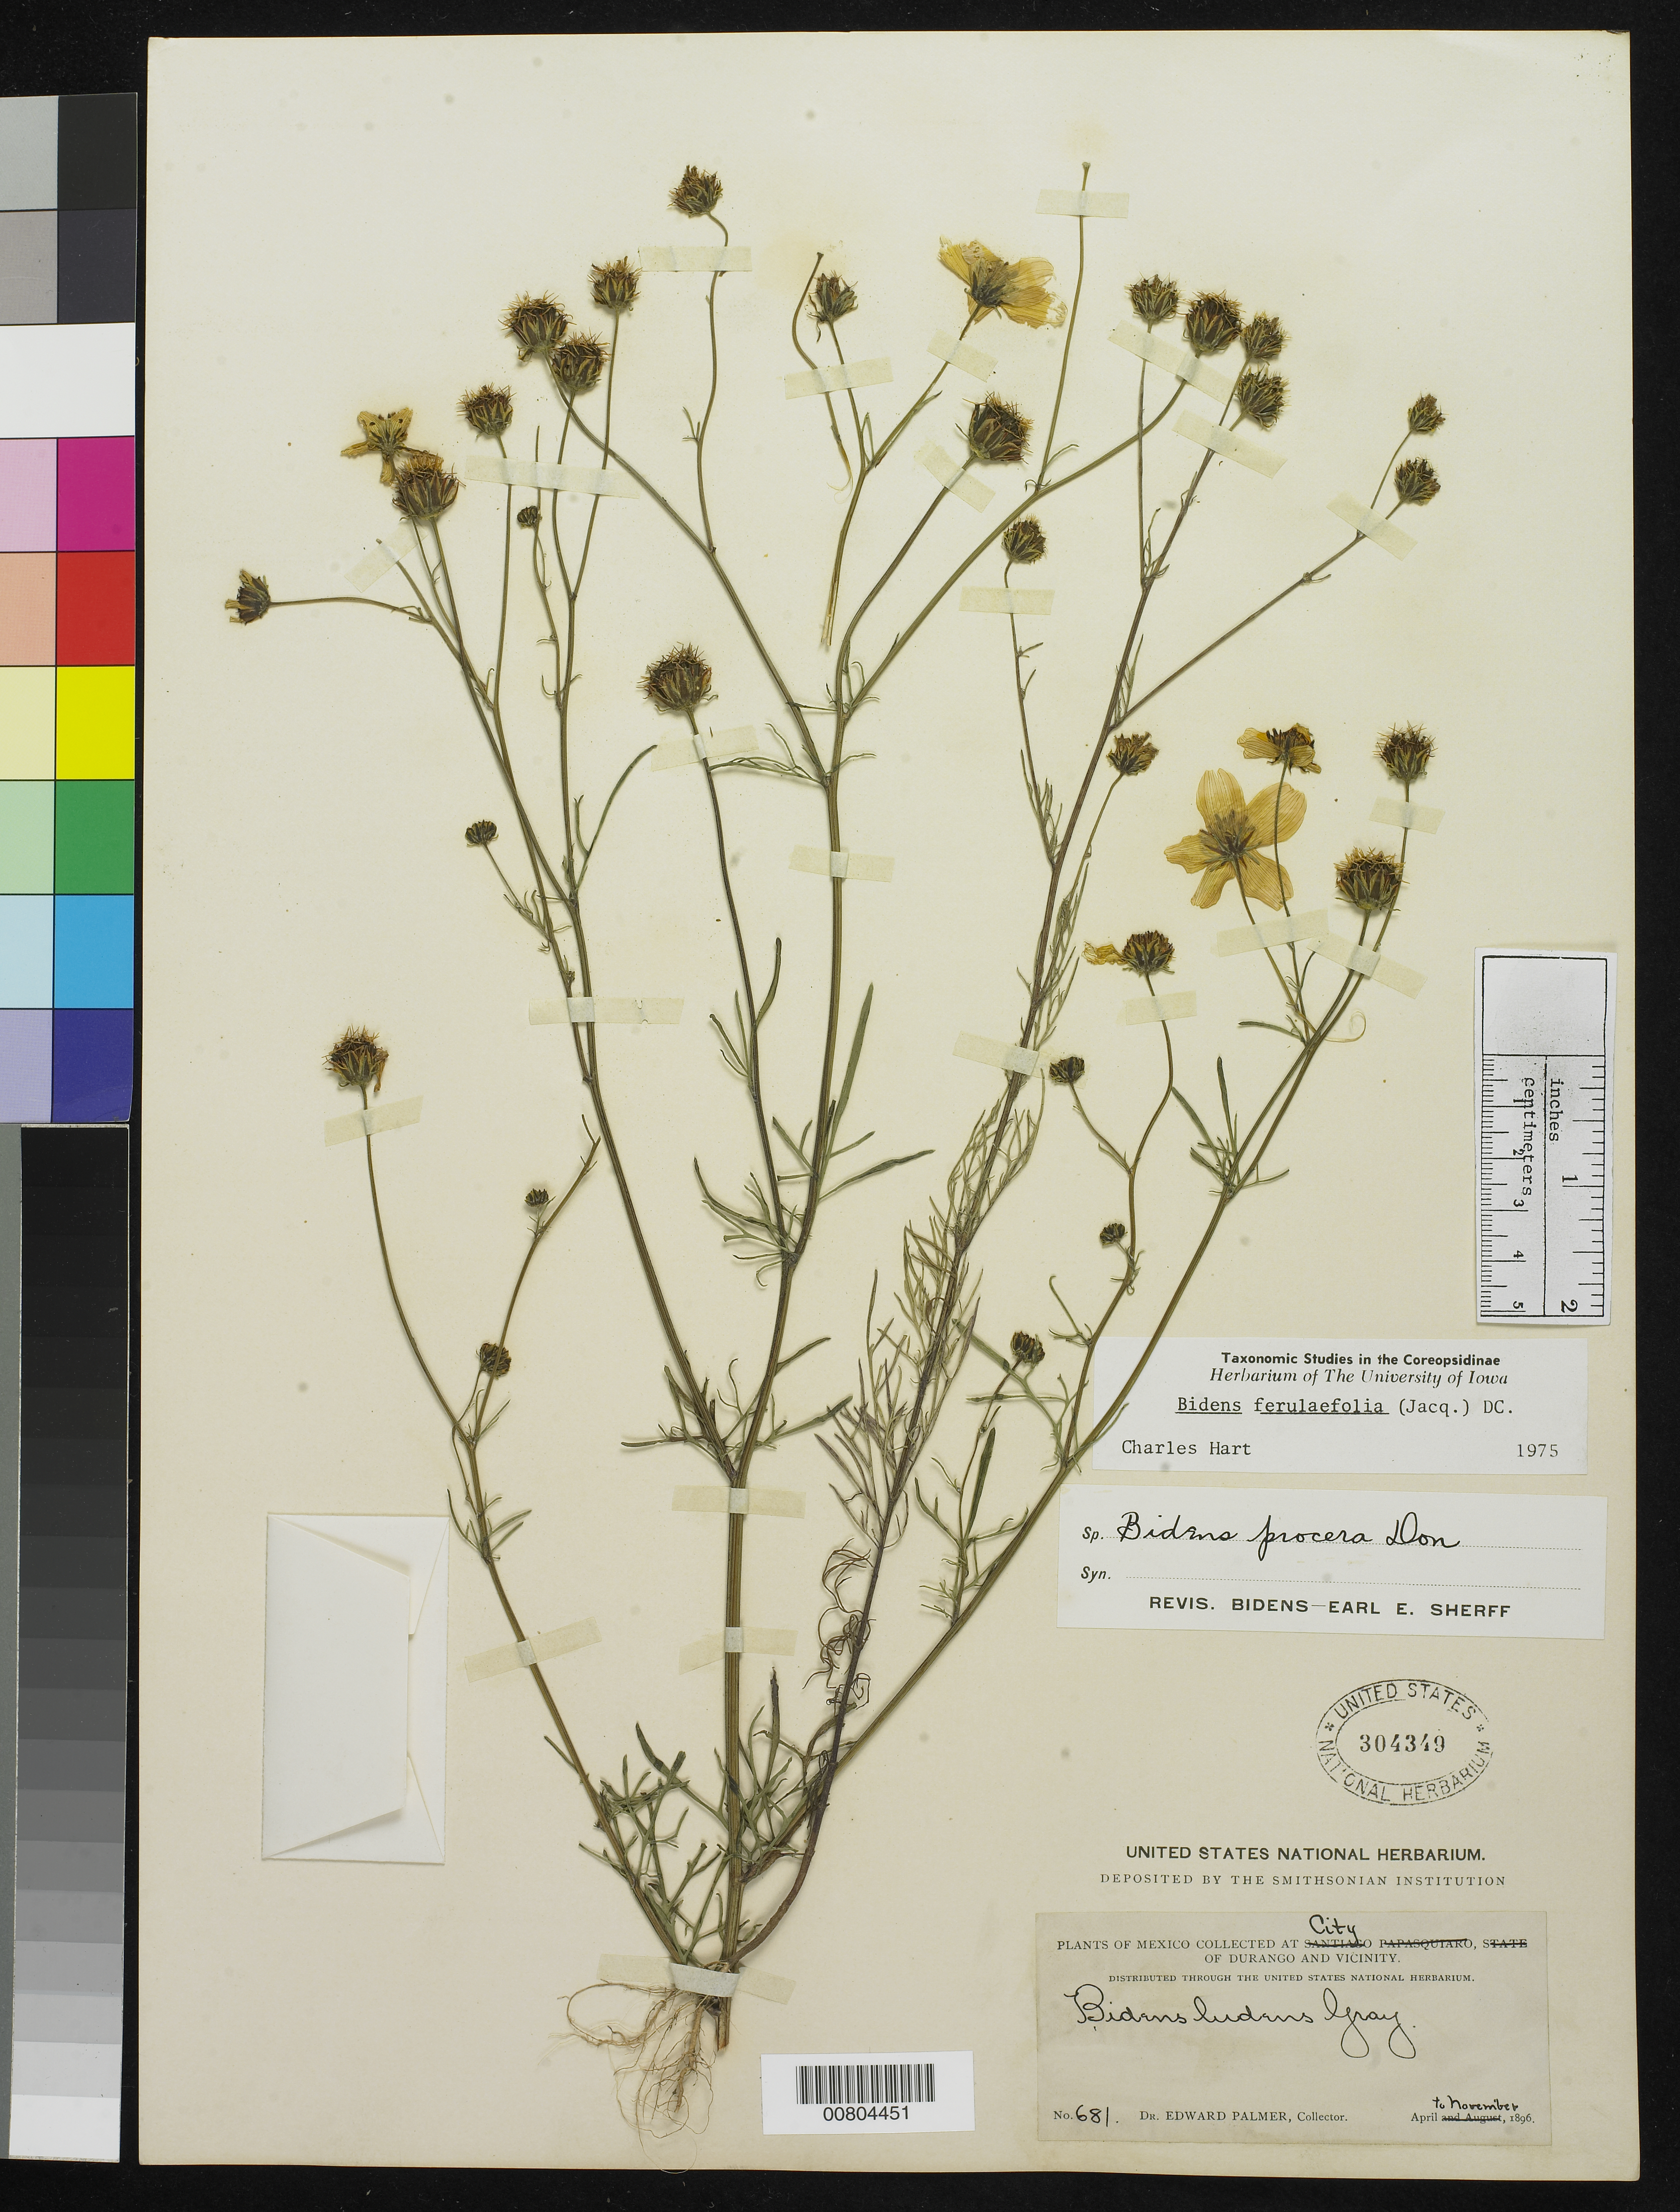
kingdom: Plantae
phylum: Tracheophyta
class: Magnoliopsida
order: Asterales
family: Asteraceae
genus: Bidens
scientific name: Bidens ferulaefolia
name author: (Jacq.) DC.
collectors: E. Palmer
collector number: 681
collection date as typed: Apr 1896 to -- Nov 1896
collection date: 1896-04/1896-11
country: Mexico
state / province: Durango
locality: City of Durango and vicinity.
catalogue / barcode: US 304349